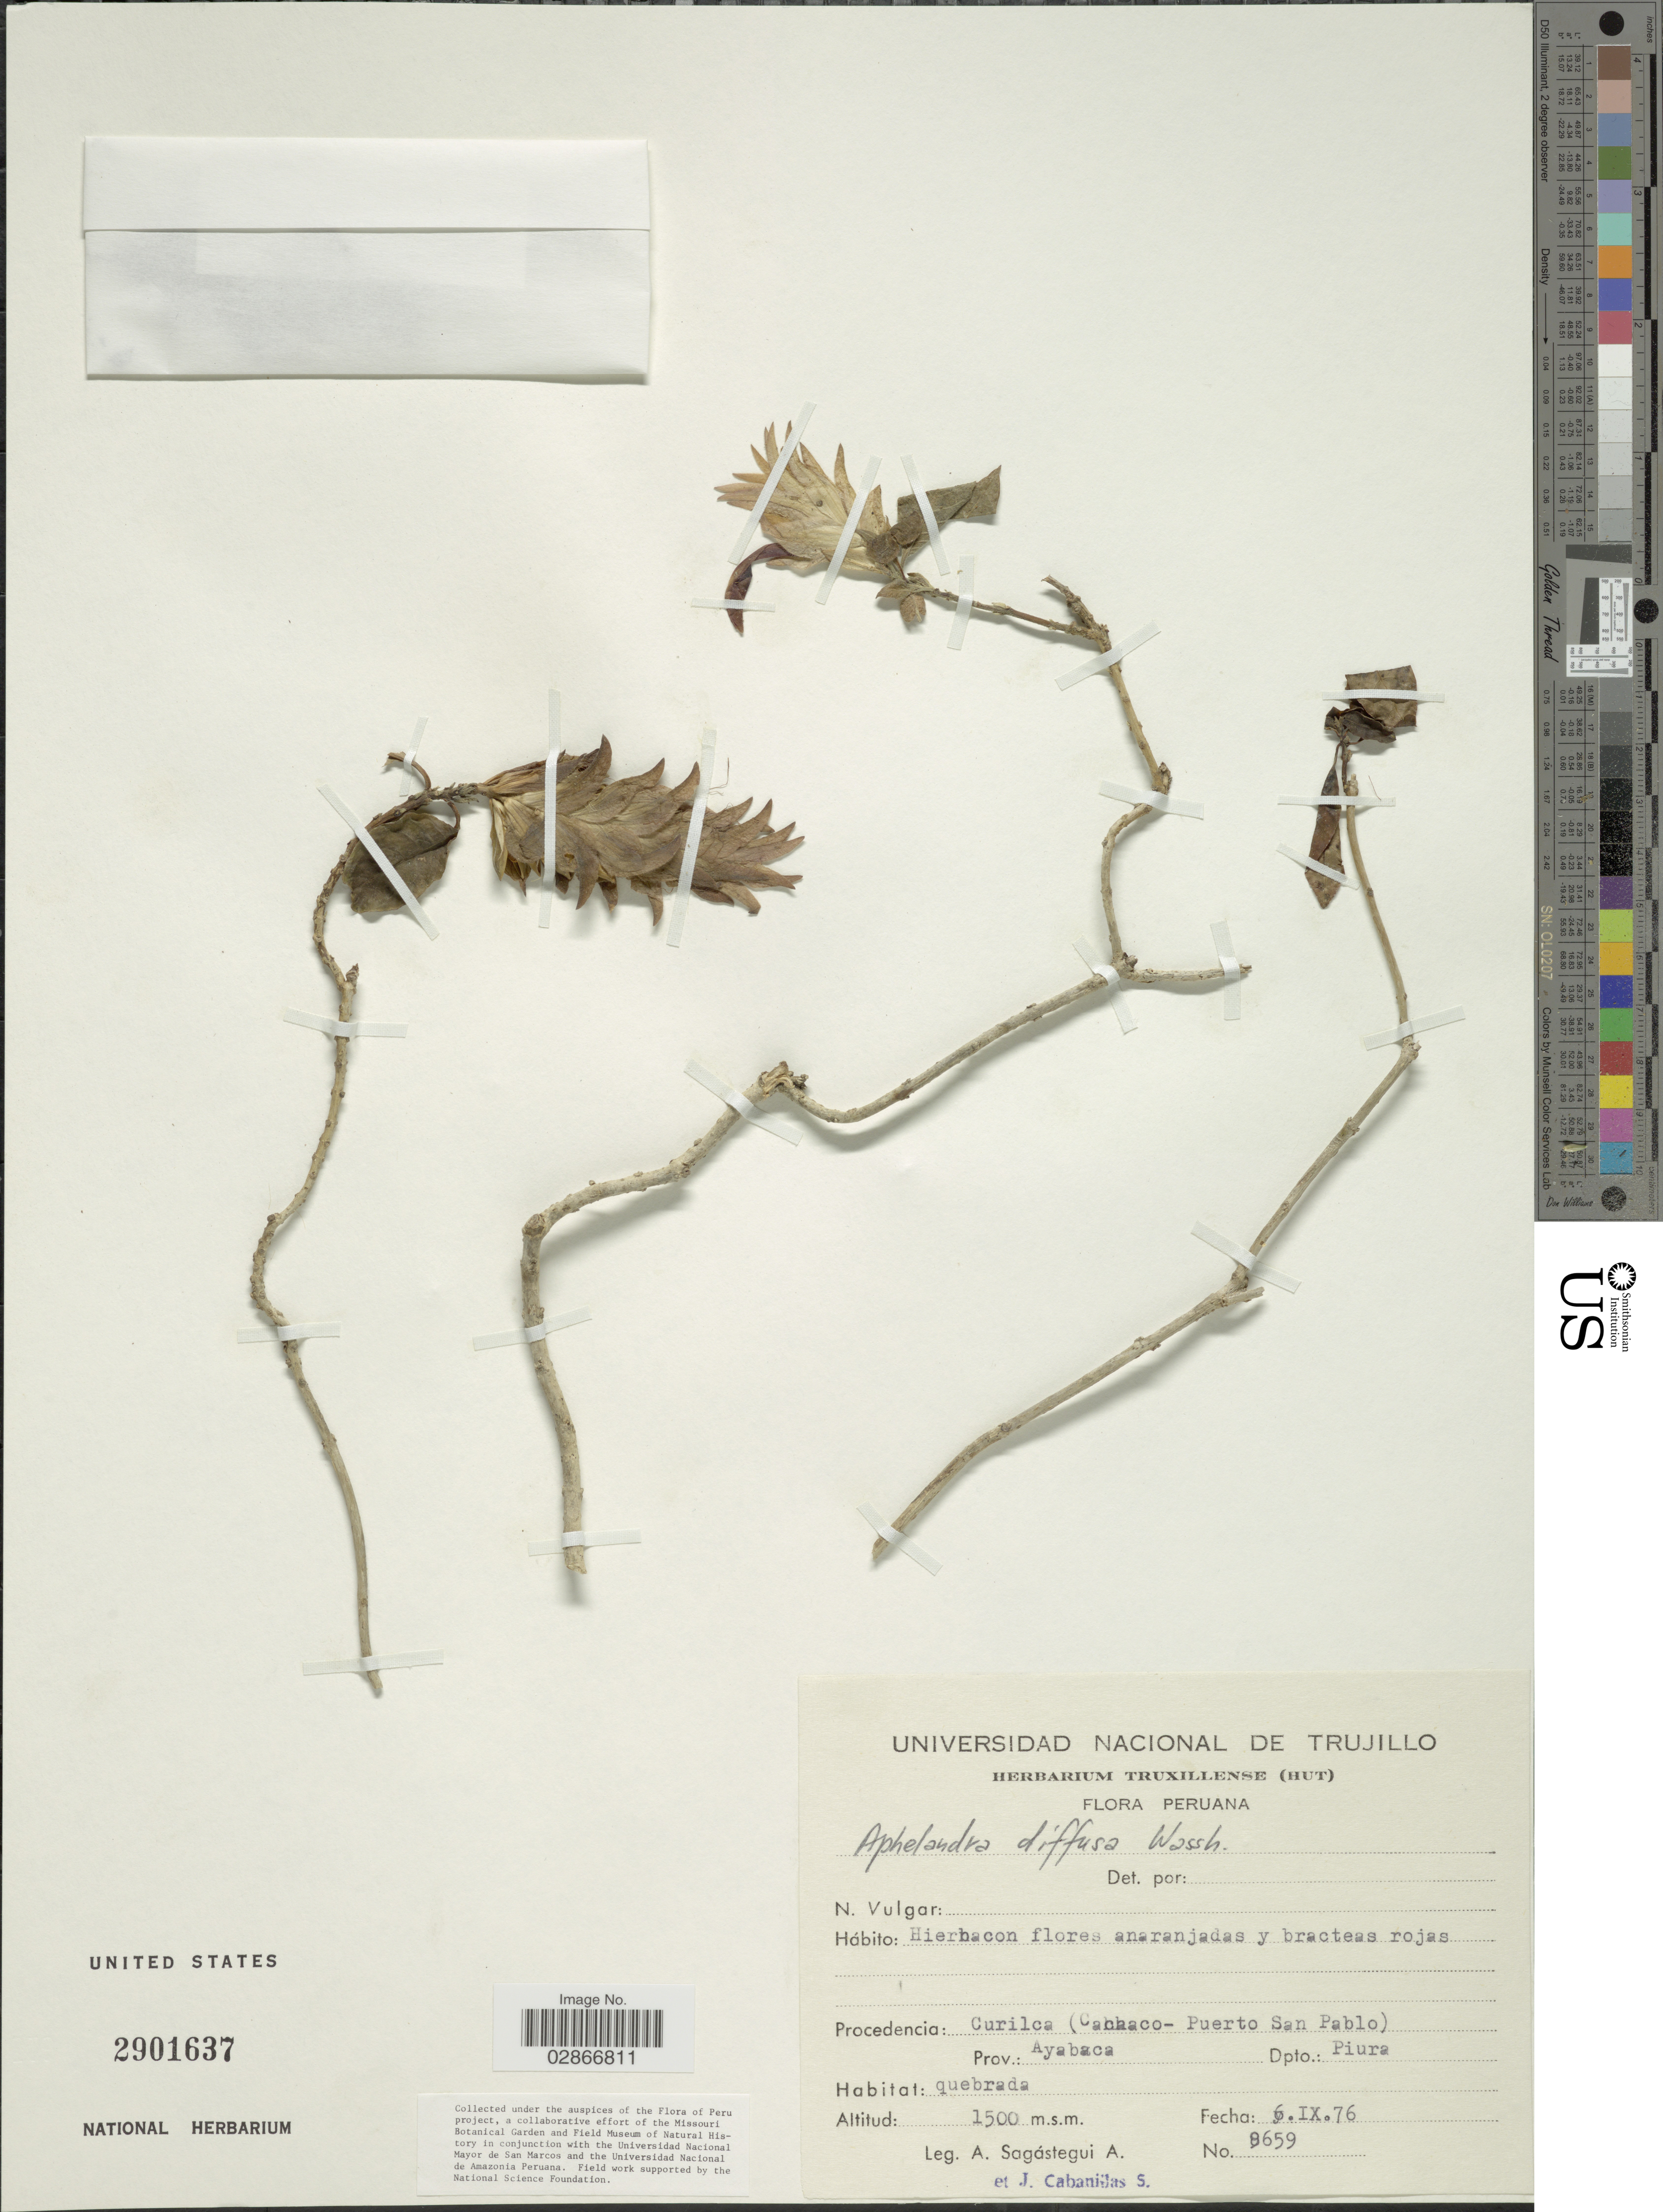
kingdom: Plantae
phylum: Tracheophyta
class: Magnoliopsida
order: Lamiales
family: Acanthaceae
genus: Aphelandra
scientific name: Aphelandra diffusa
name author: Wassh.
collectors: A. Sagástegui A. & J. Cabanillas S.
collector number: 8659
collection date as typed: Transcribed d/m/y: 6/9/76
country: Peru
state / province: Piura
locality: Procedencia: Curilca (Cachaco-Puerto San Pablo), Prov.: Ayabaca, Dpto. Piura.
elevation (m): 1500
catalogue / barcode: US 2901637